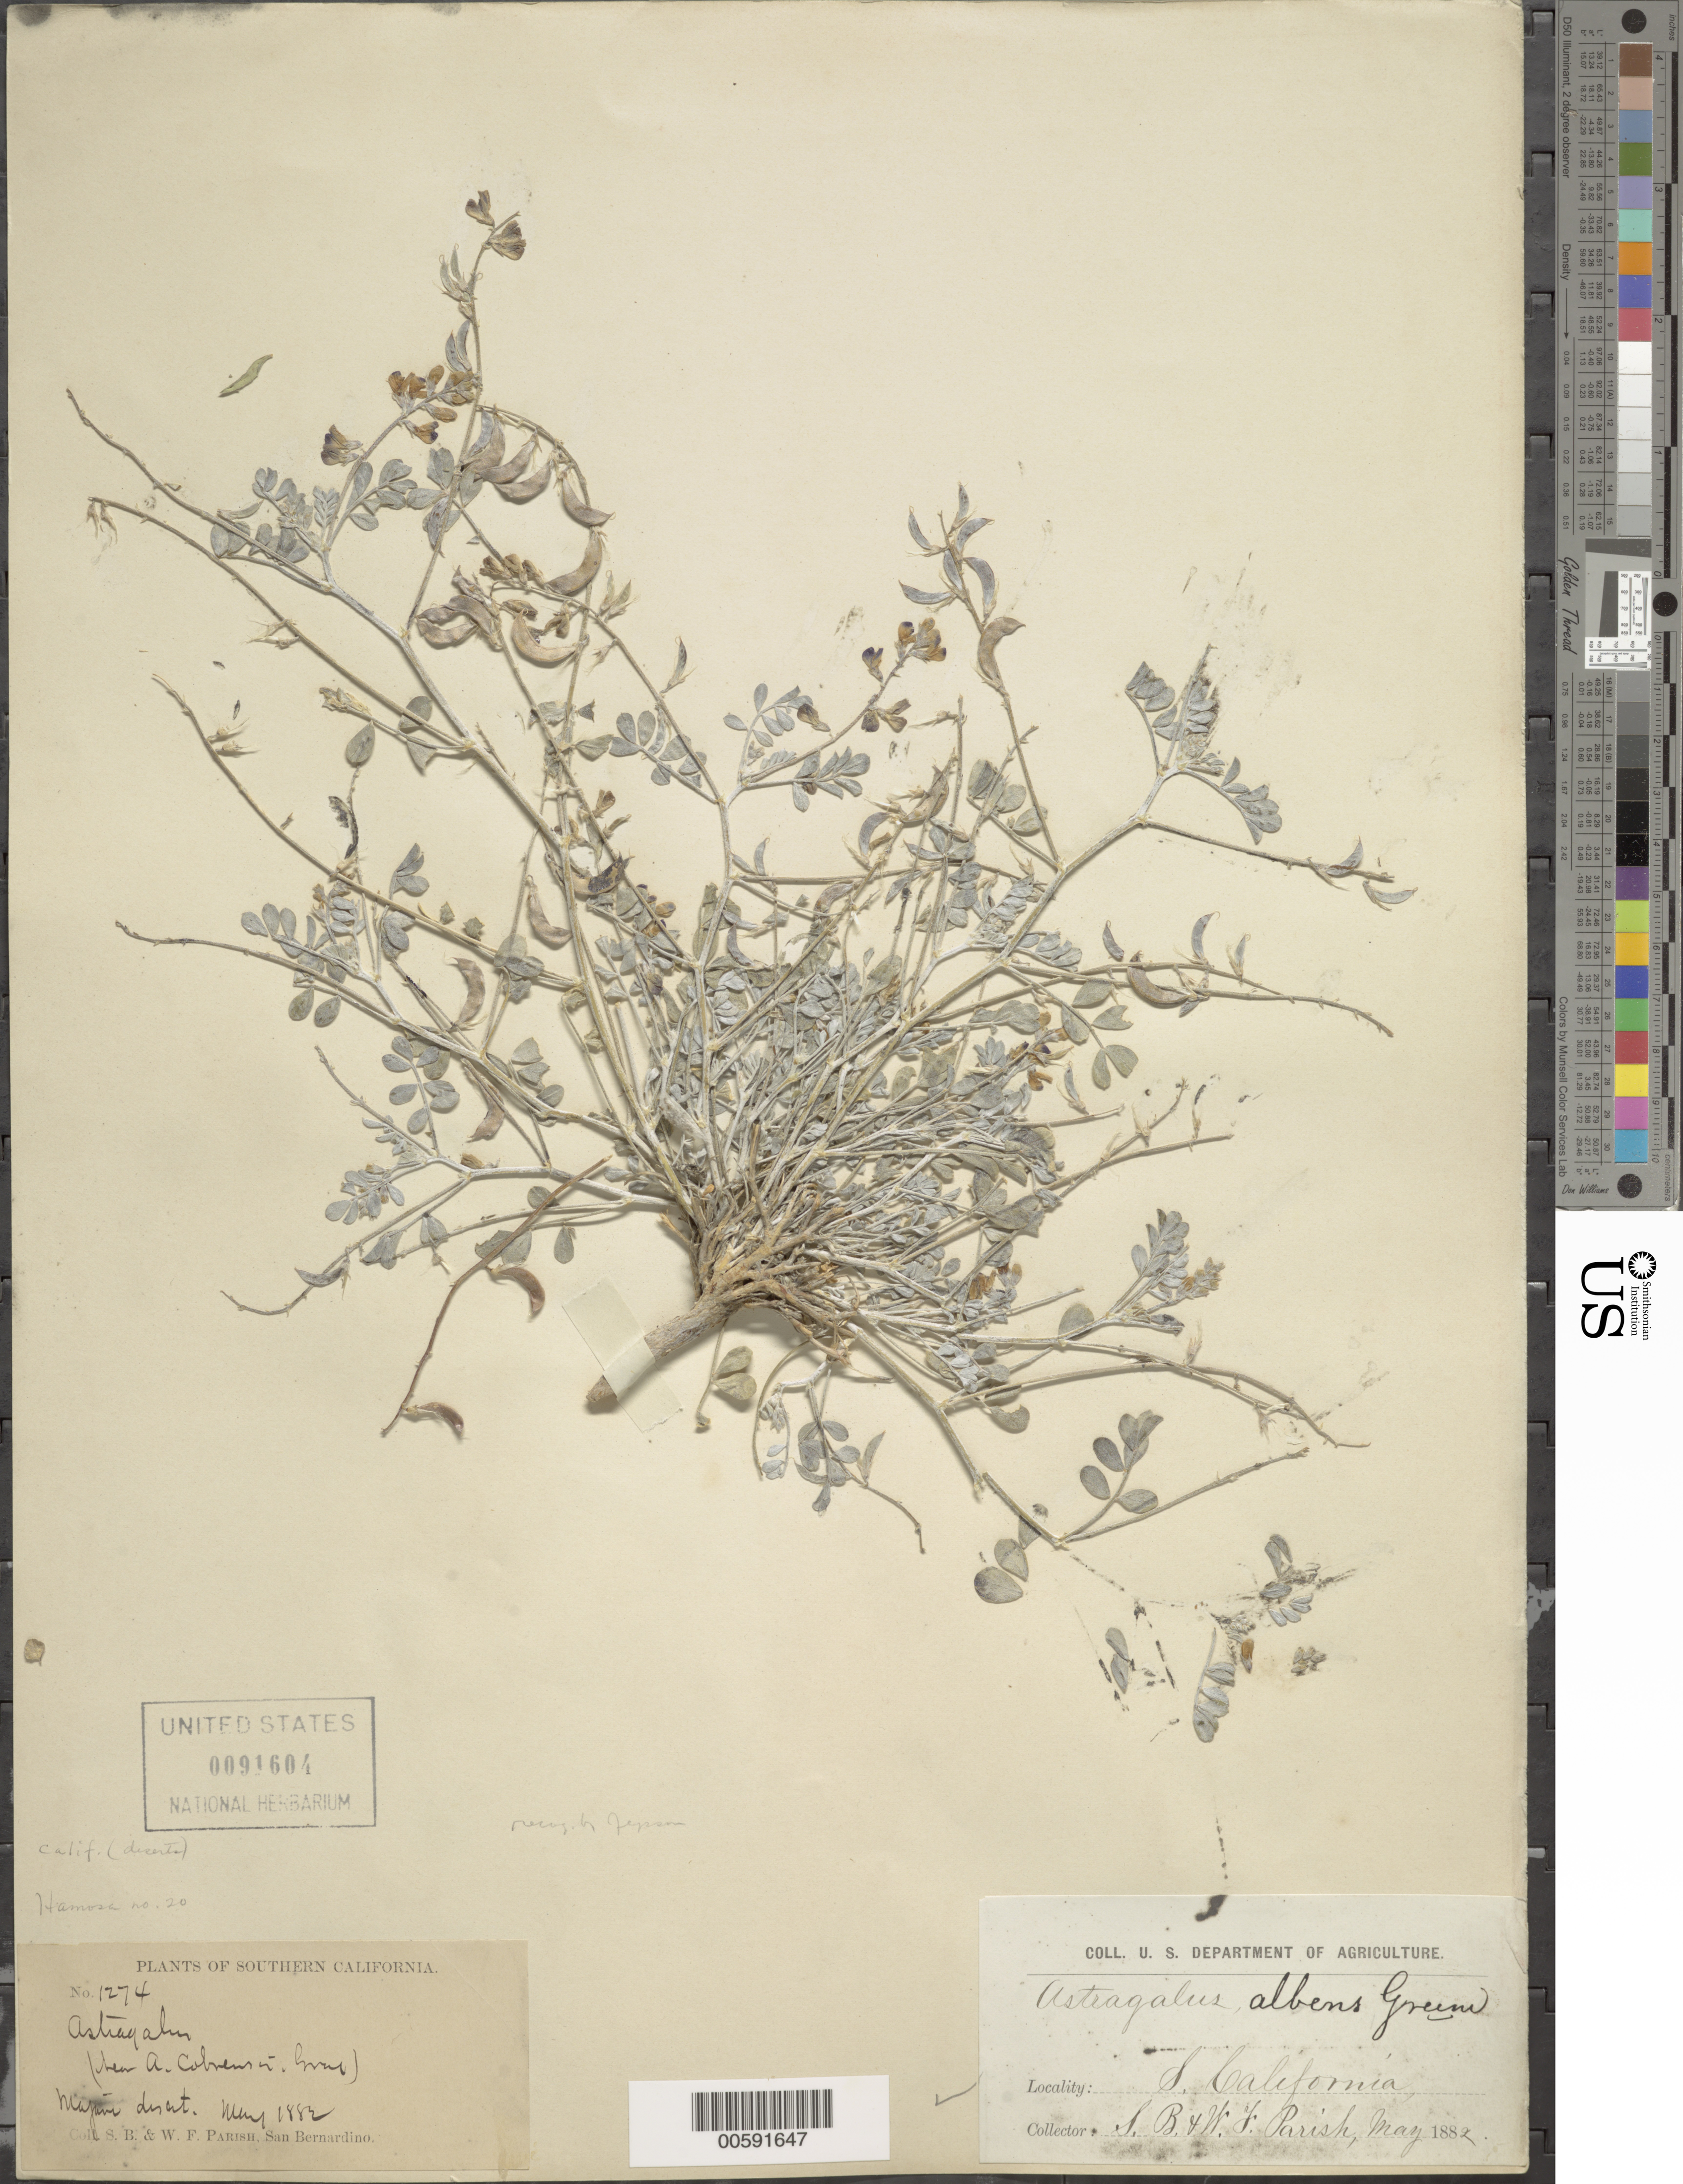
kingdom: Plantae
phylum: Tracheophyta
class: Magnoliopsida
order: Fabales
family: Fabaceae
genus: Astragalus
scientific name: Astragalus albens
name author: Greene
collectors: S. B. Parish & W. F. Parish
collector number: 1274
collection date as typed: May 1882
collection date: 1882-05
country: United States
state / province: California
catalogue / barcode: US 91604